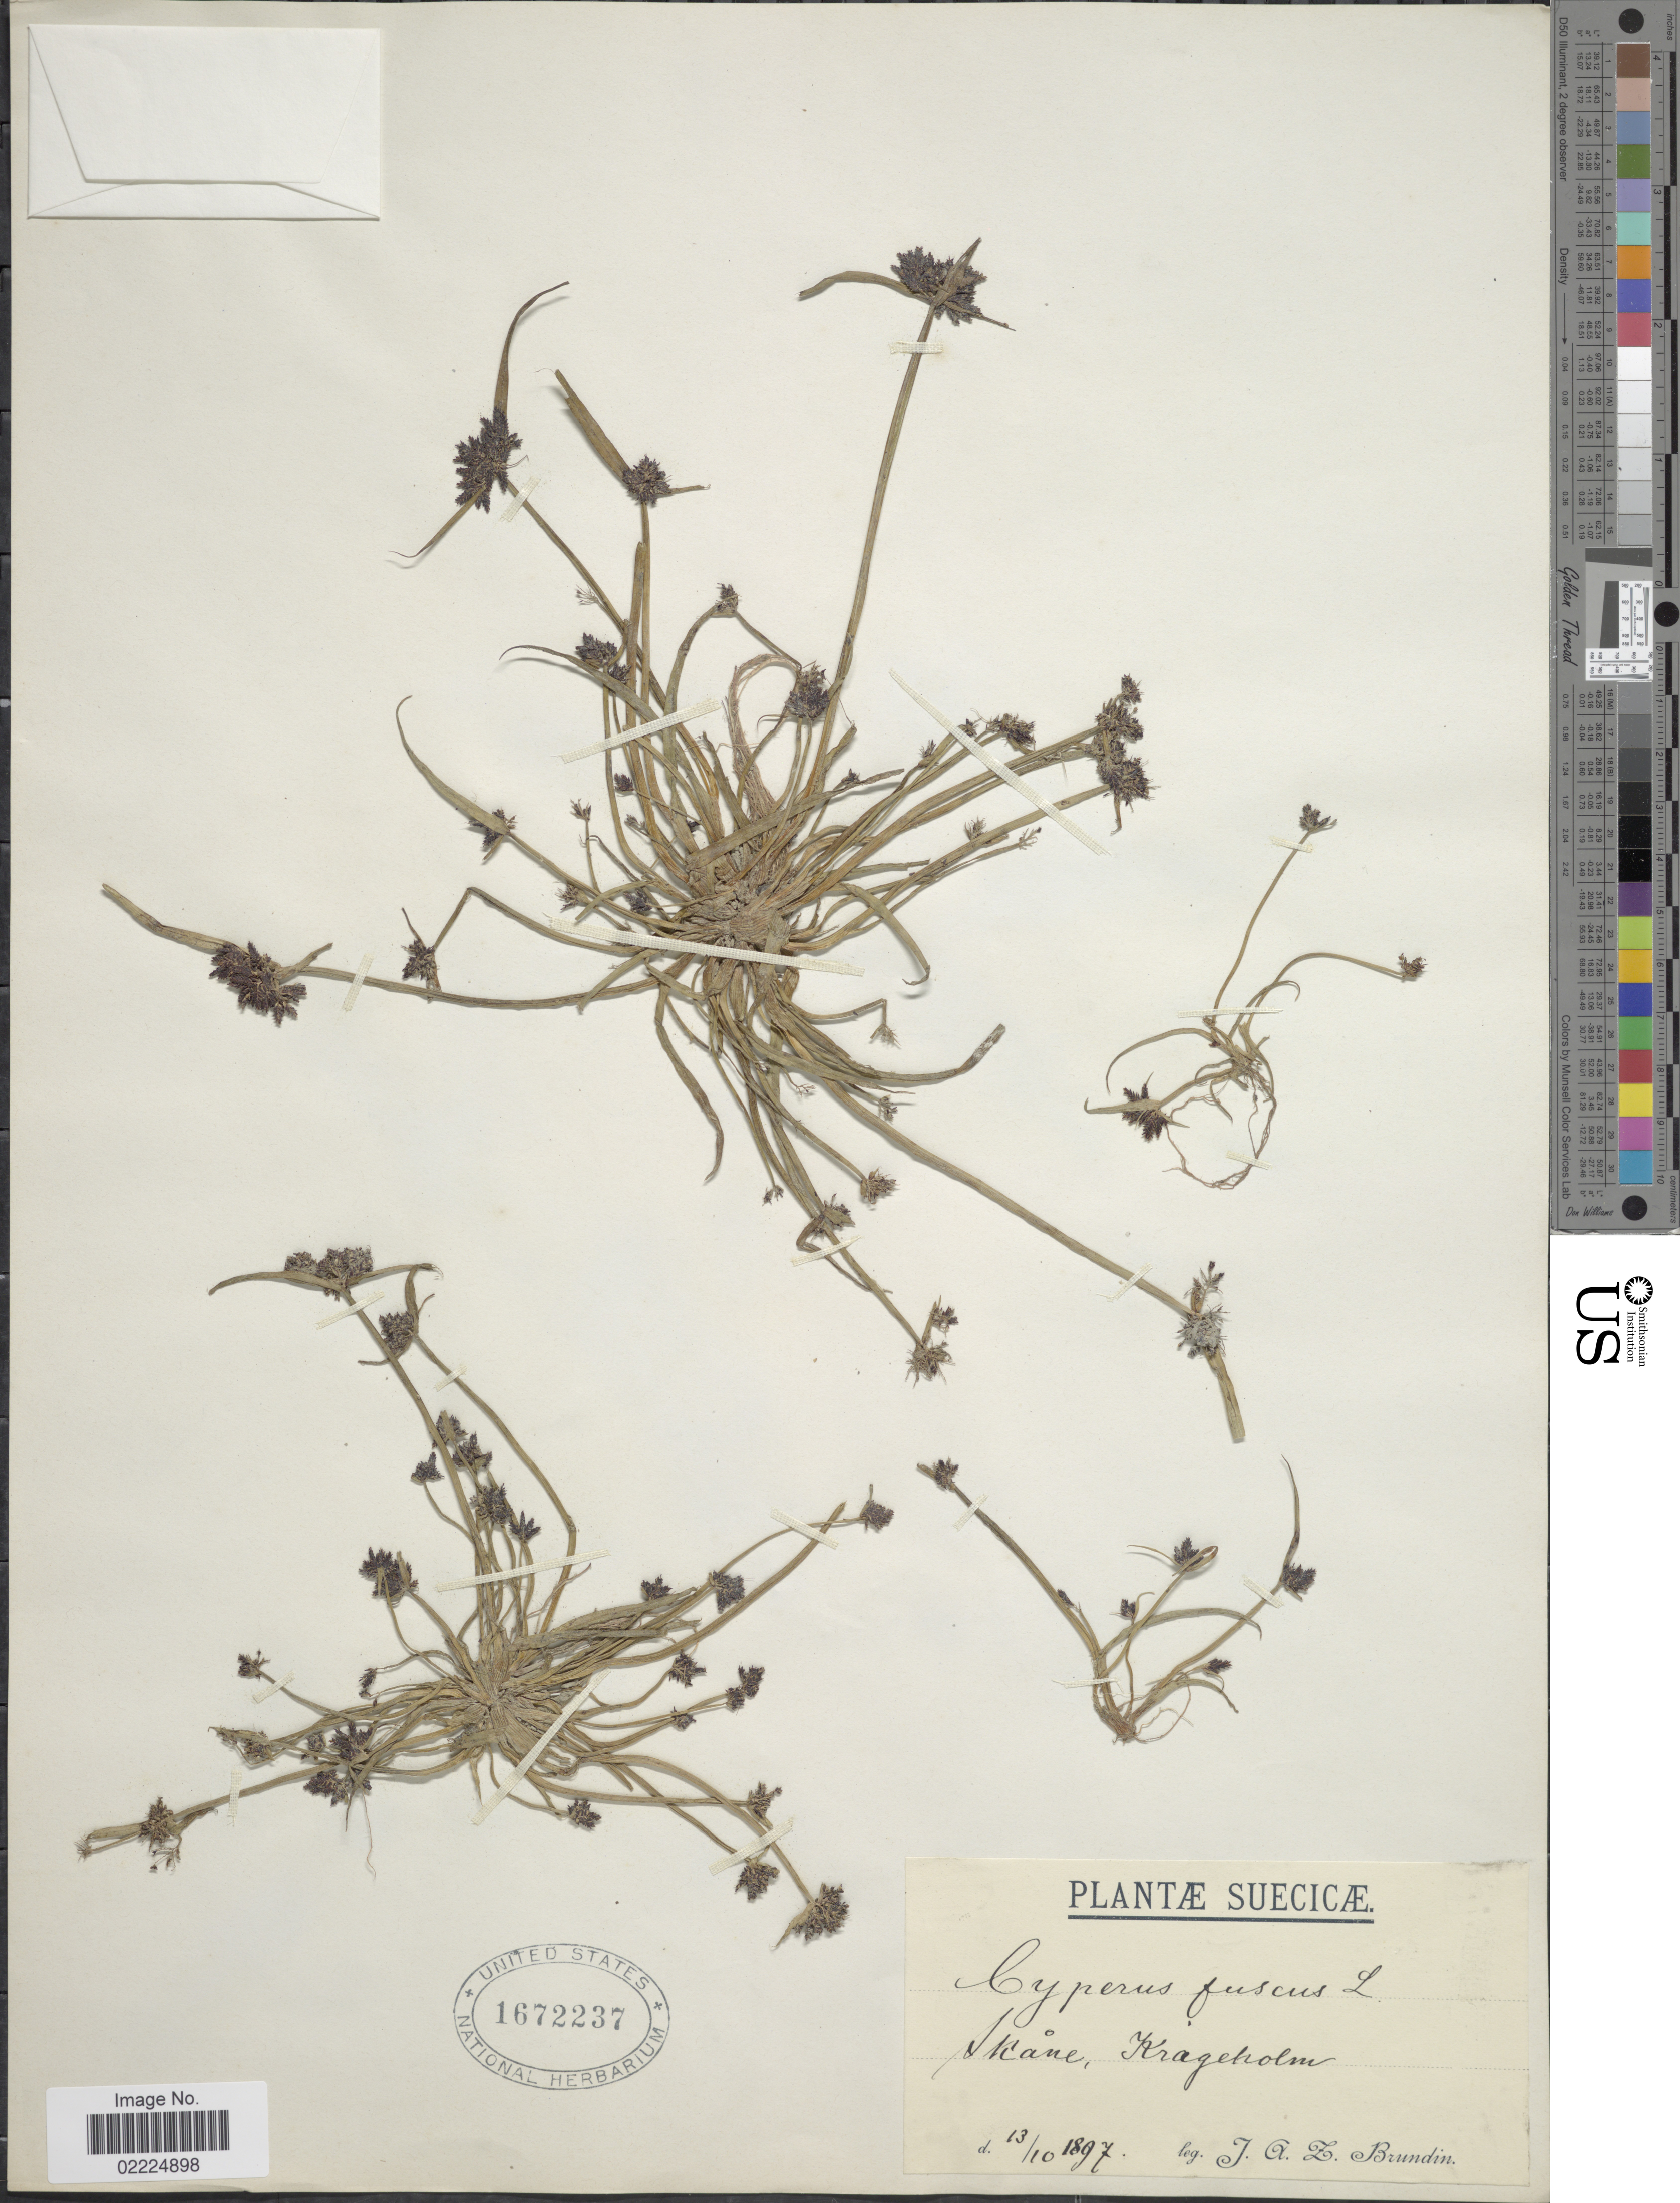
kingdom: Plantae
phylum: Tracheophyta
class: Liliopsida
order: Poales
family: Cyperaceae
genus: Cyperus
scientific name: Cyperus fuscus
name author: L.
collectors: J. Brundin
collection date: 1897-10-13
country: Sweden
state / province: Skåne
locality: Skane, Krageholm. Suecicae.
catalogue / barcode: US 1672237